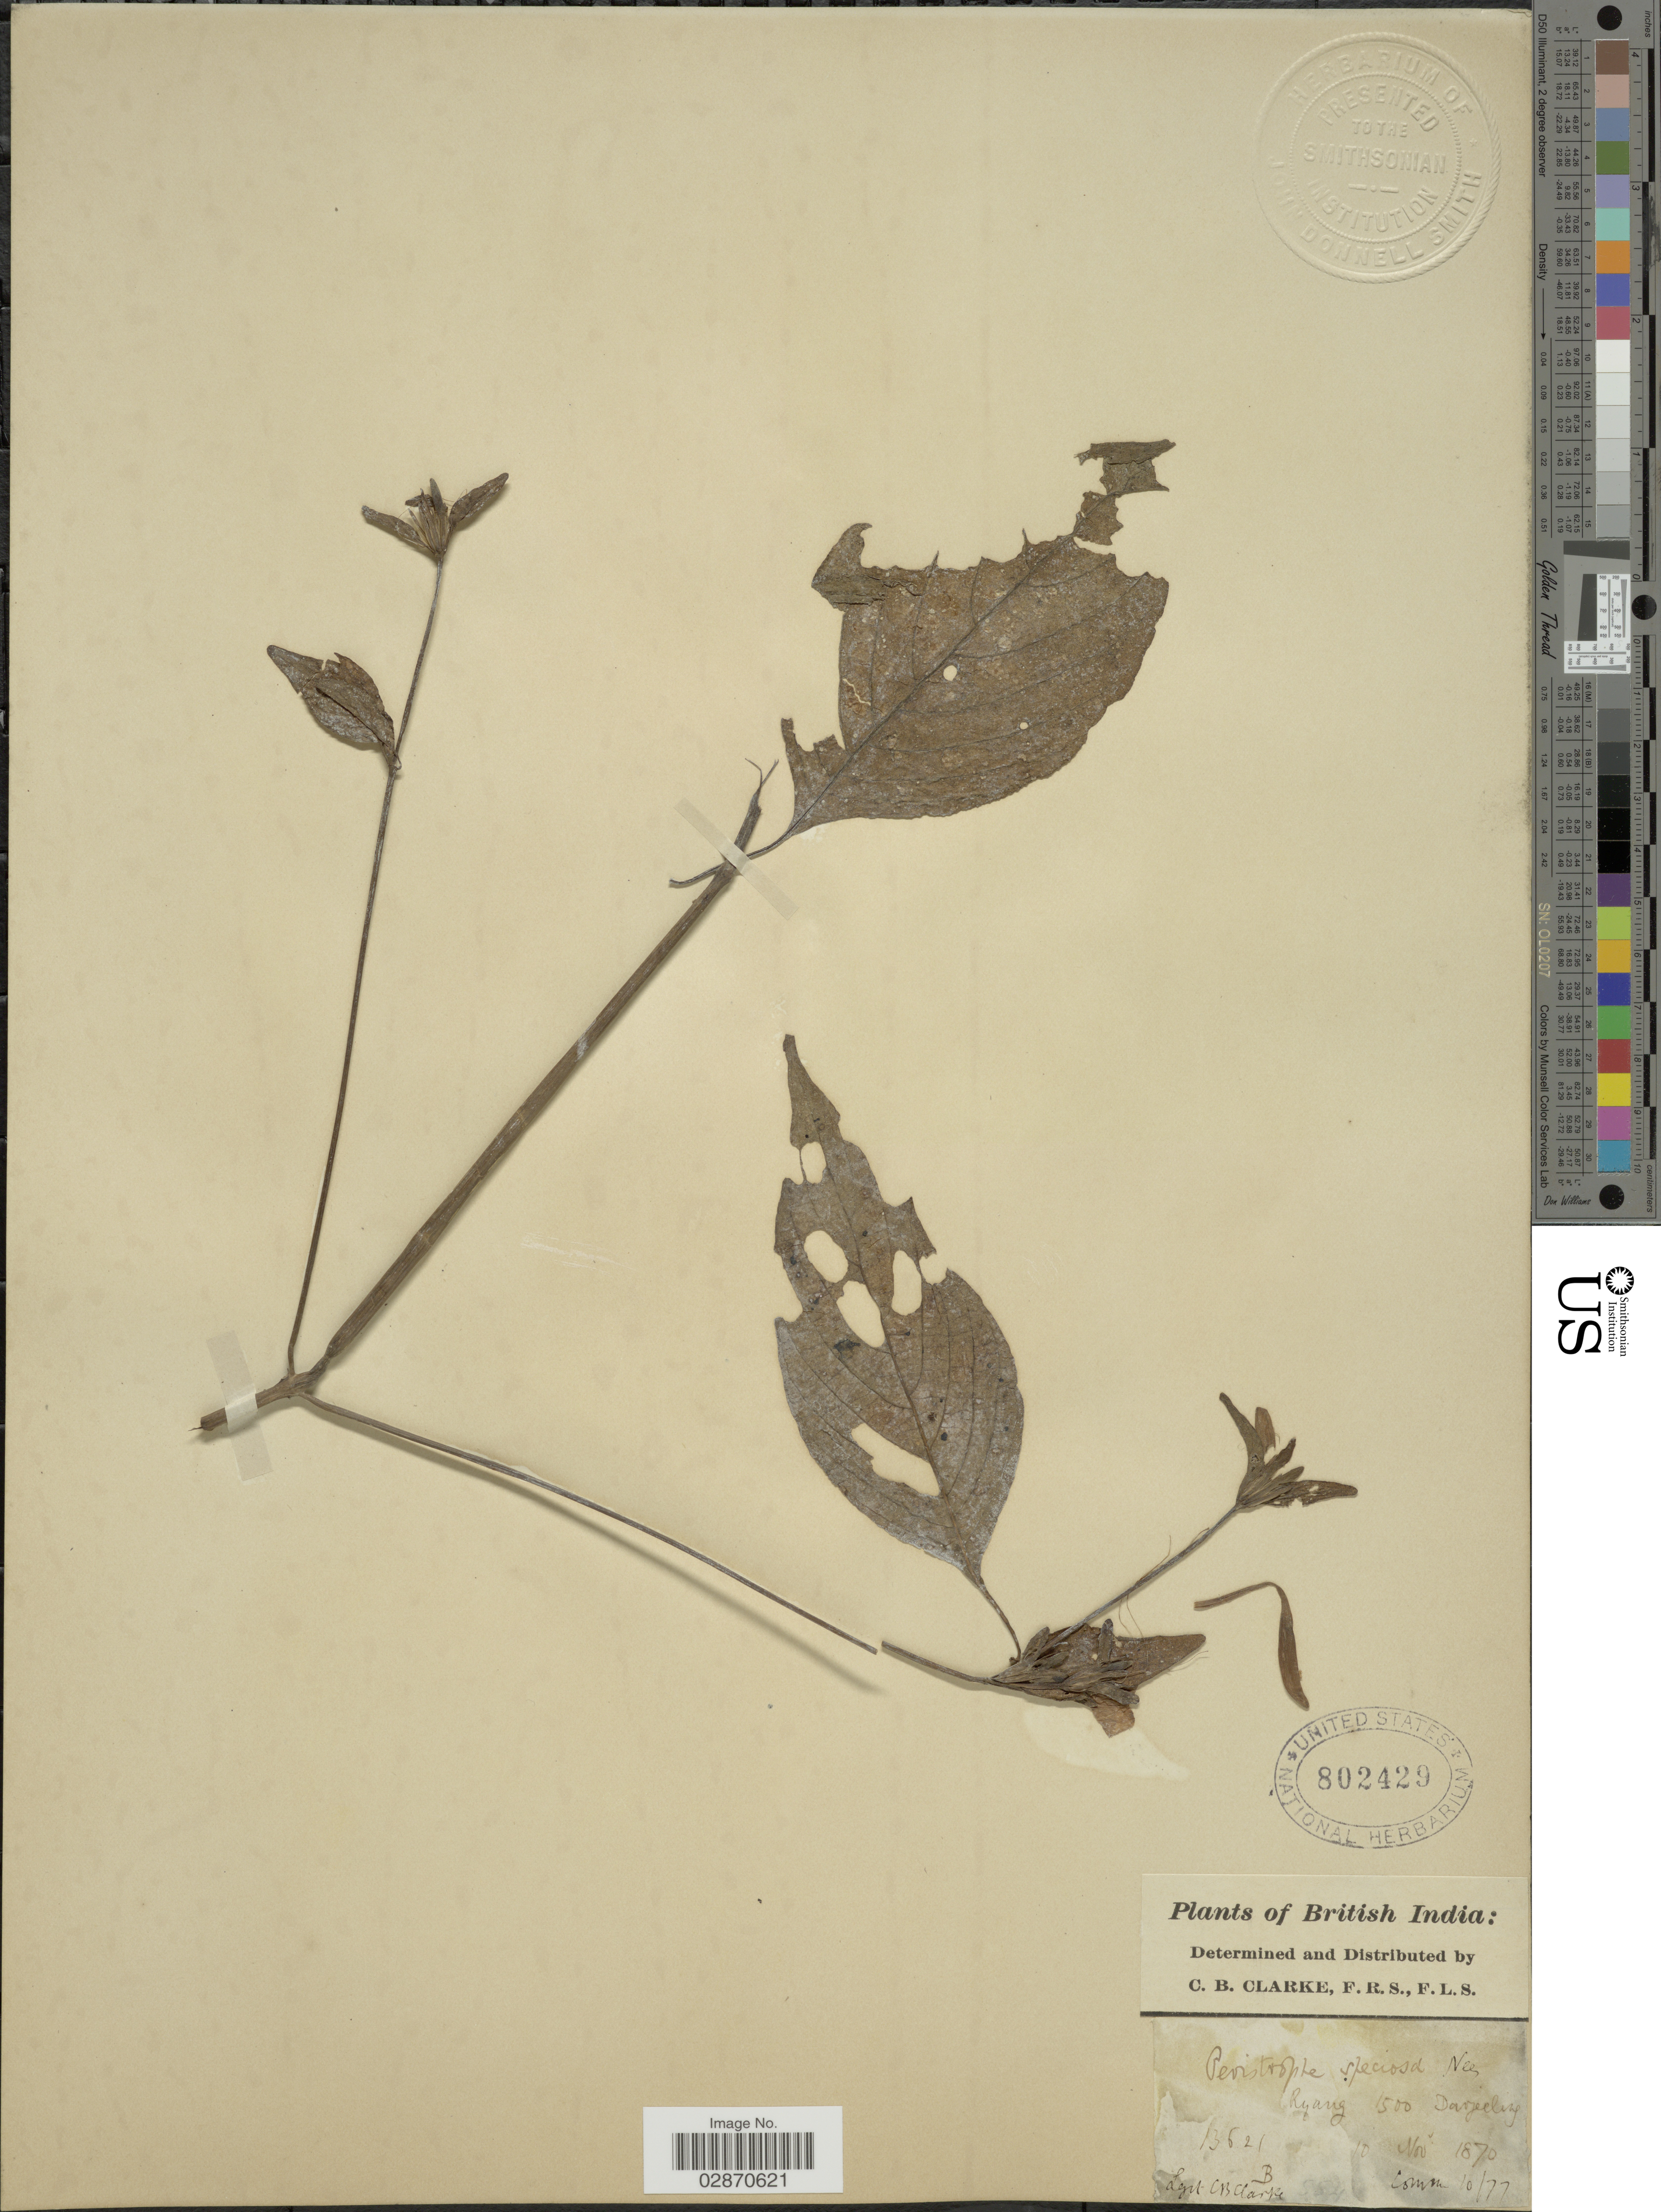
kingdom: Plantae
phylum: Tracheophyta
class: Magnoliopsida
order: Lamiales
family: Acanthaceae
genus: Peristrophe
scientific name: Peristrophe speciosa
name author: Nees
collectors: C. B. Clarke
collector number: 13621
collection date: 1870-11-10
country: India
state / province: West Bengal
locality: British India. Ryang. Darjeeling.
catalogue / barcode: US 802429